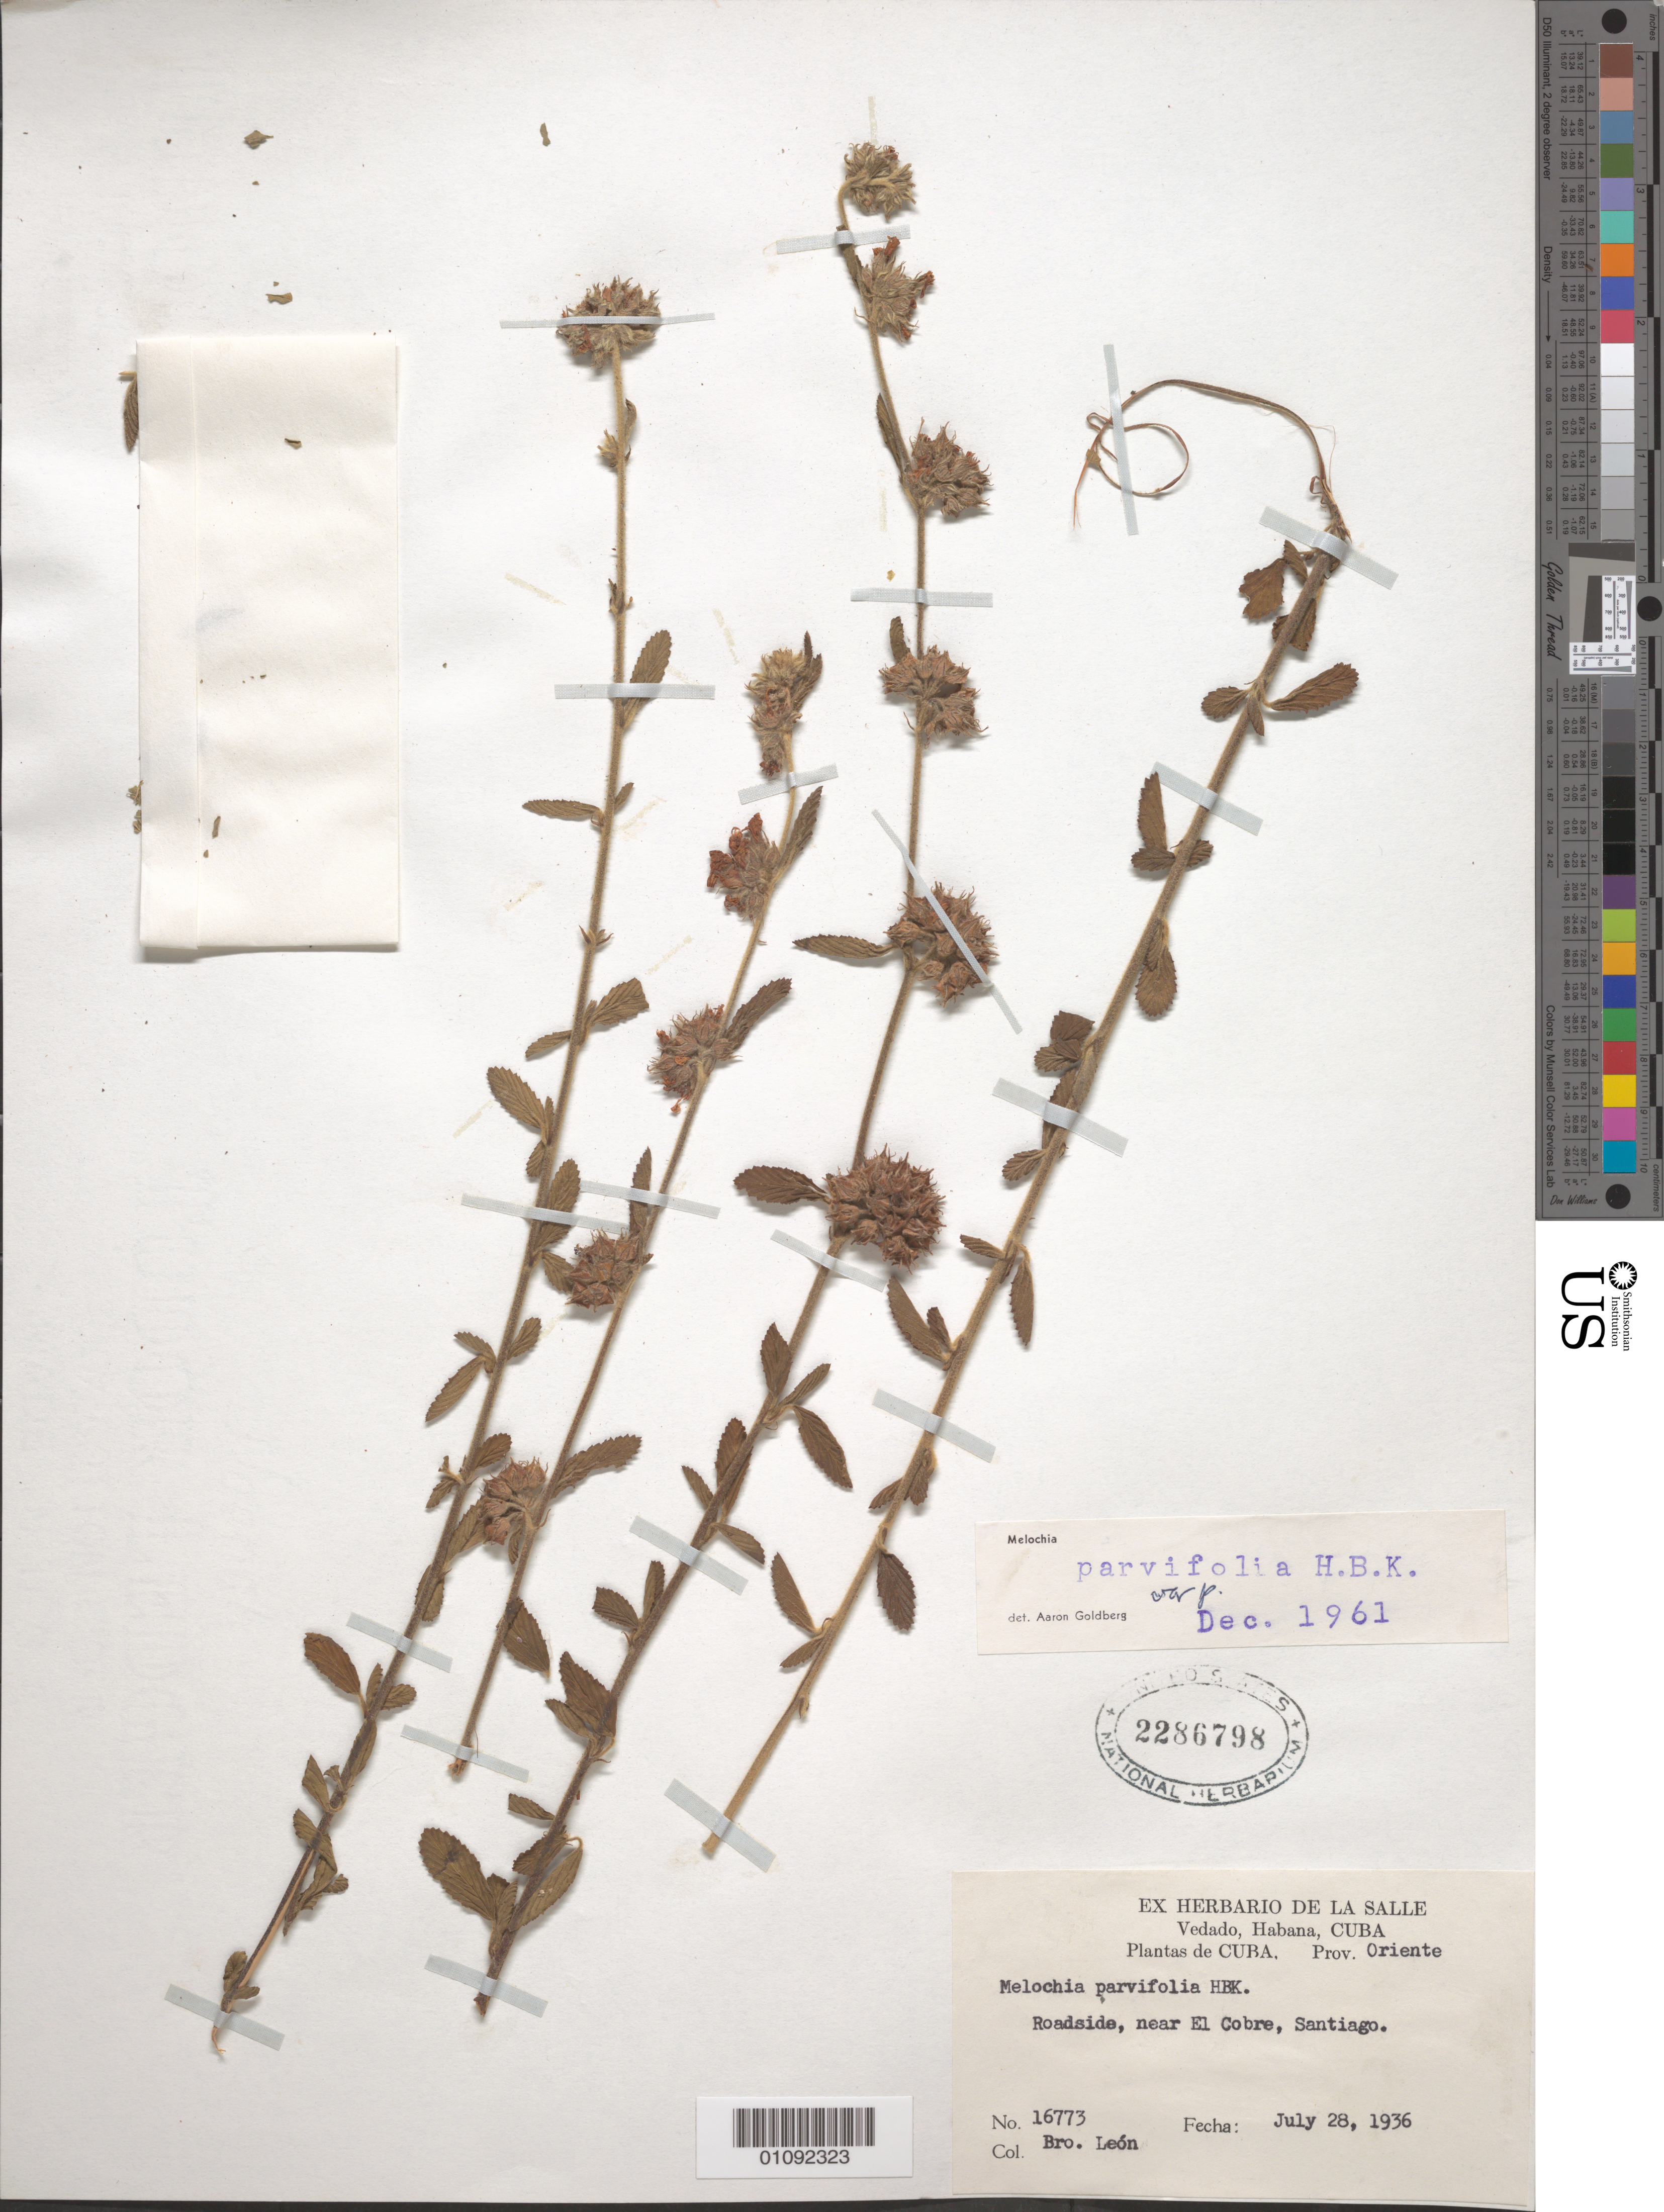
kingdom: Plantae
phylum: Tracheophyta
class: Magnoliopsida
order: Malvales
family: Malvaceae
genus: Melochia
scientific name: Melochia parvifolia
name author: Kunth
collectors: Bro. León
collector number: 16773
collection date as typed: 28 Jul 1936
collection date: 1936-07-28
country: Cuba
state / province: Santiago de Cuba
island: Cuba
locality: Near El Cobre, Santiago, Prov Oriente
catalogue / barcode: US 2286798